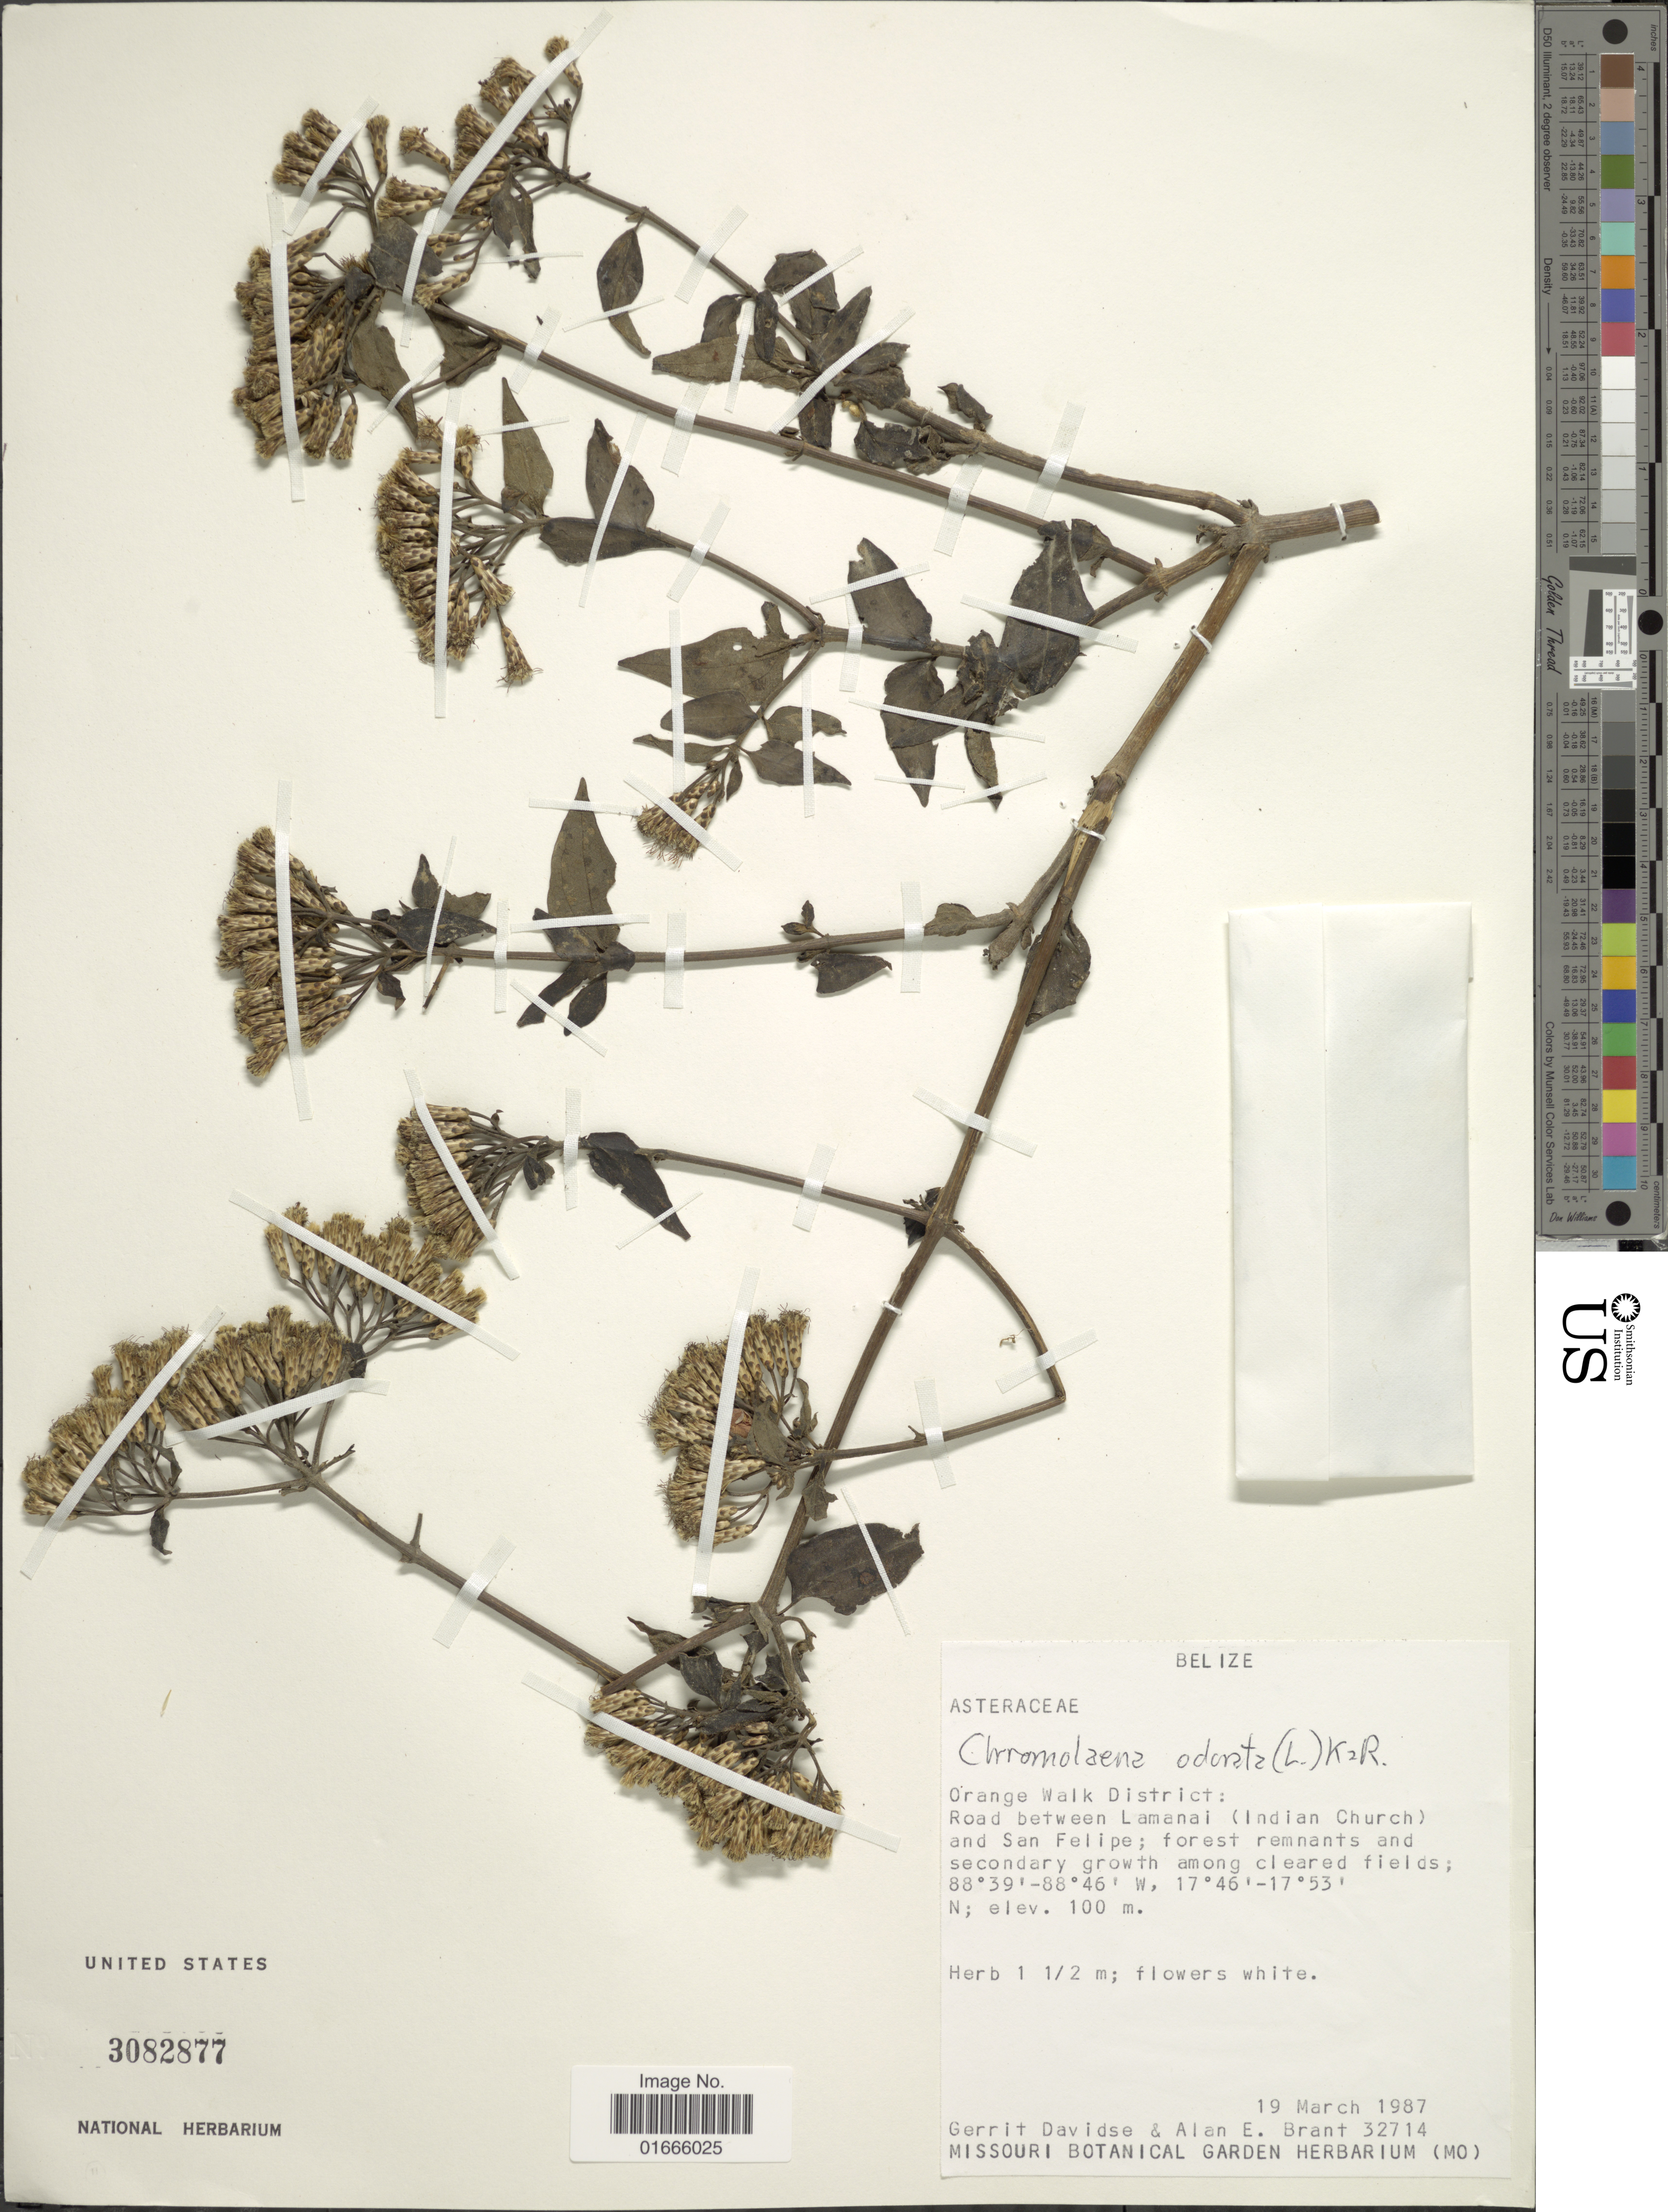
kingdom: Plantae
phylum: Tracheophyta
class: Magnoliopsida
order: Asterales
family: Asteraceae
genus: Chromolaena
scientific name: Chromolaena odorata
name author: (L.) R.M. King & H. Rob.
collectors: G. Davidse & A. Brant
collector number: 32714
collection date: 1987-03-19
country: Belize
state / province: Orange Walk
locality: Road between Lamanai (Indian Church) and San Felipe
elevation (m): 100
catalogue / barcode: US 3082877